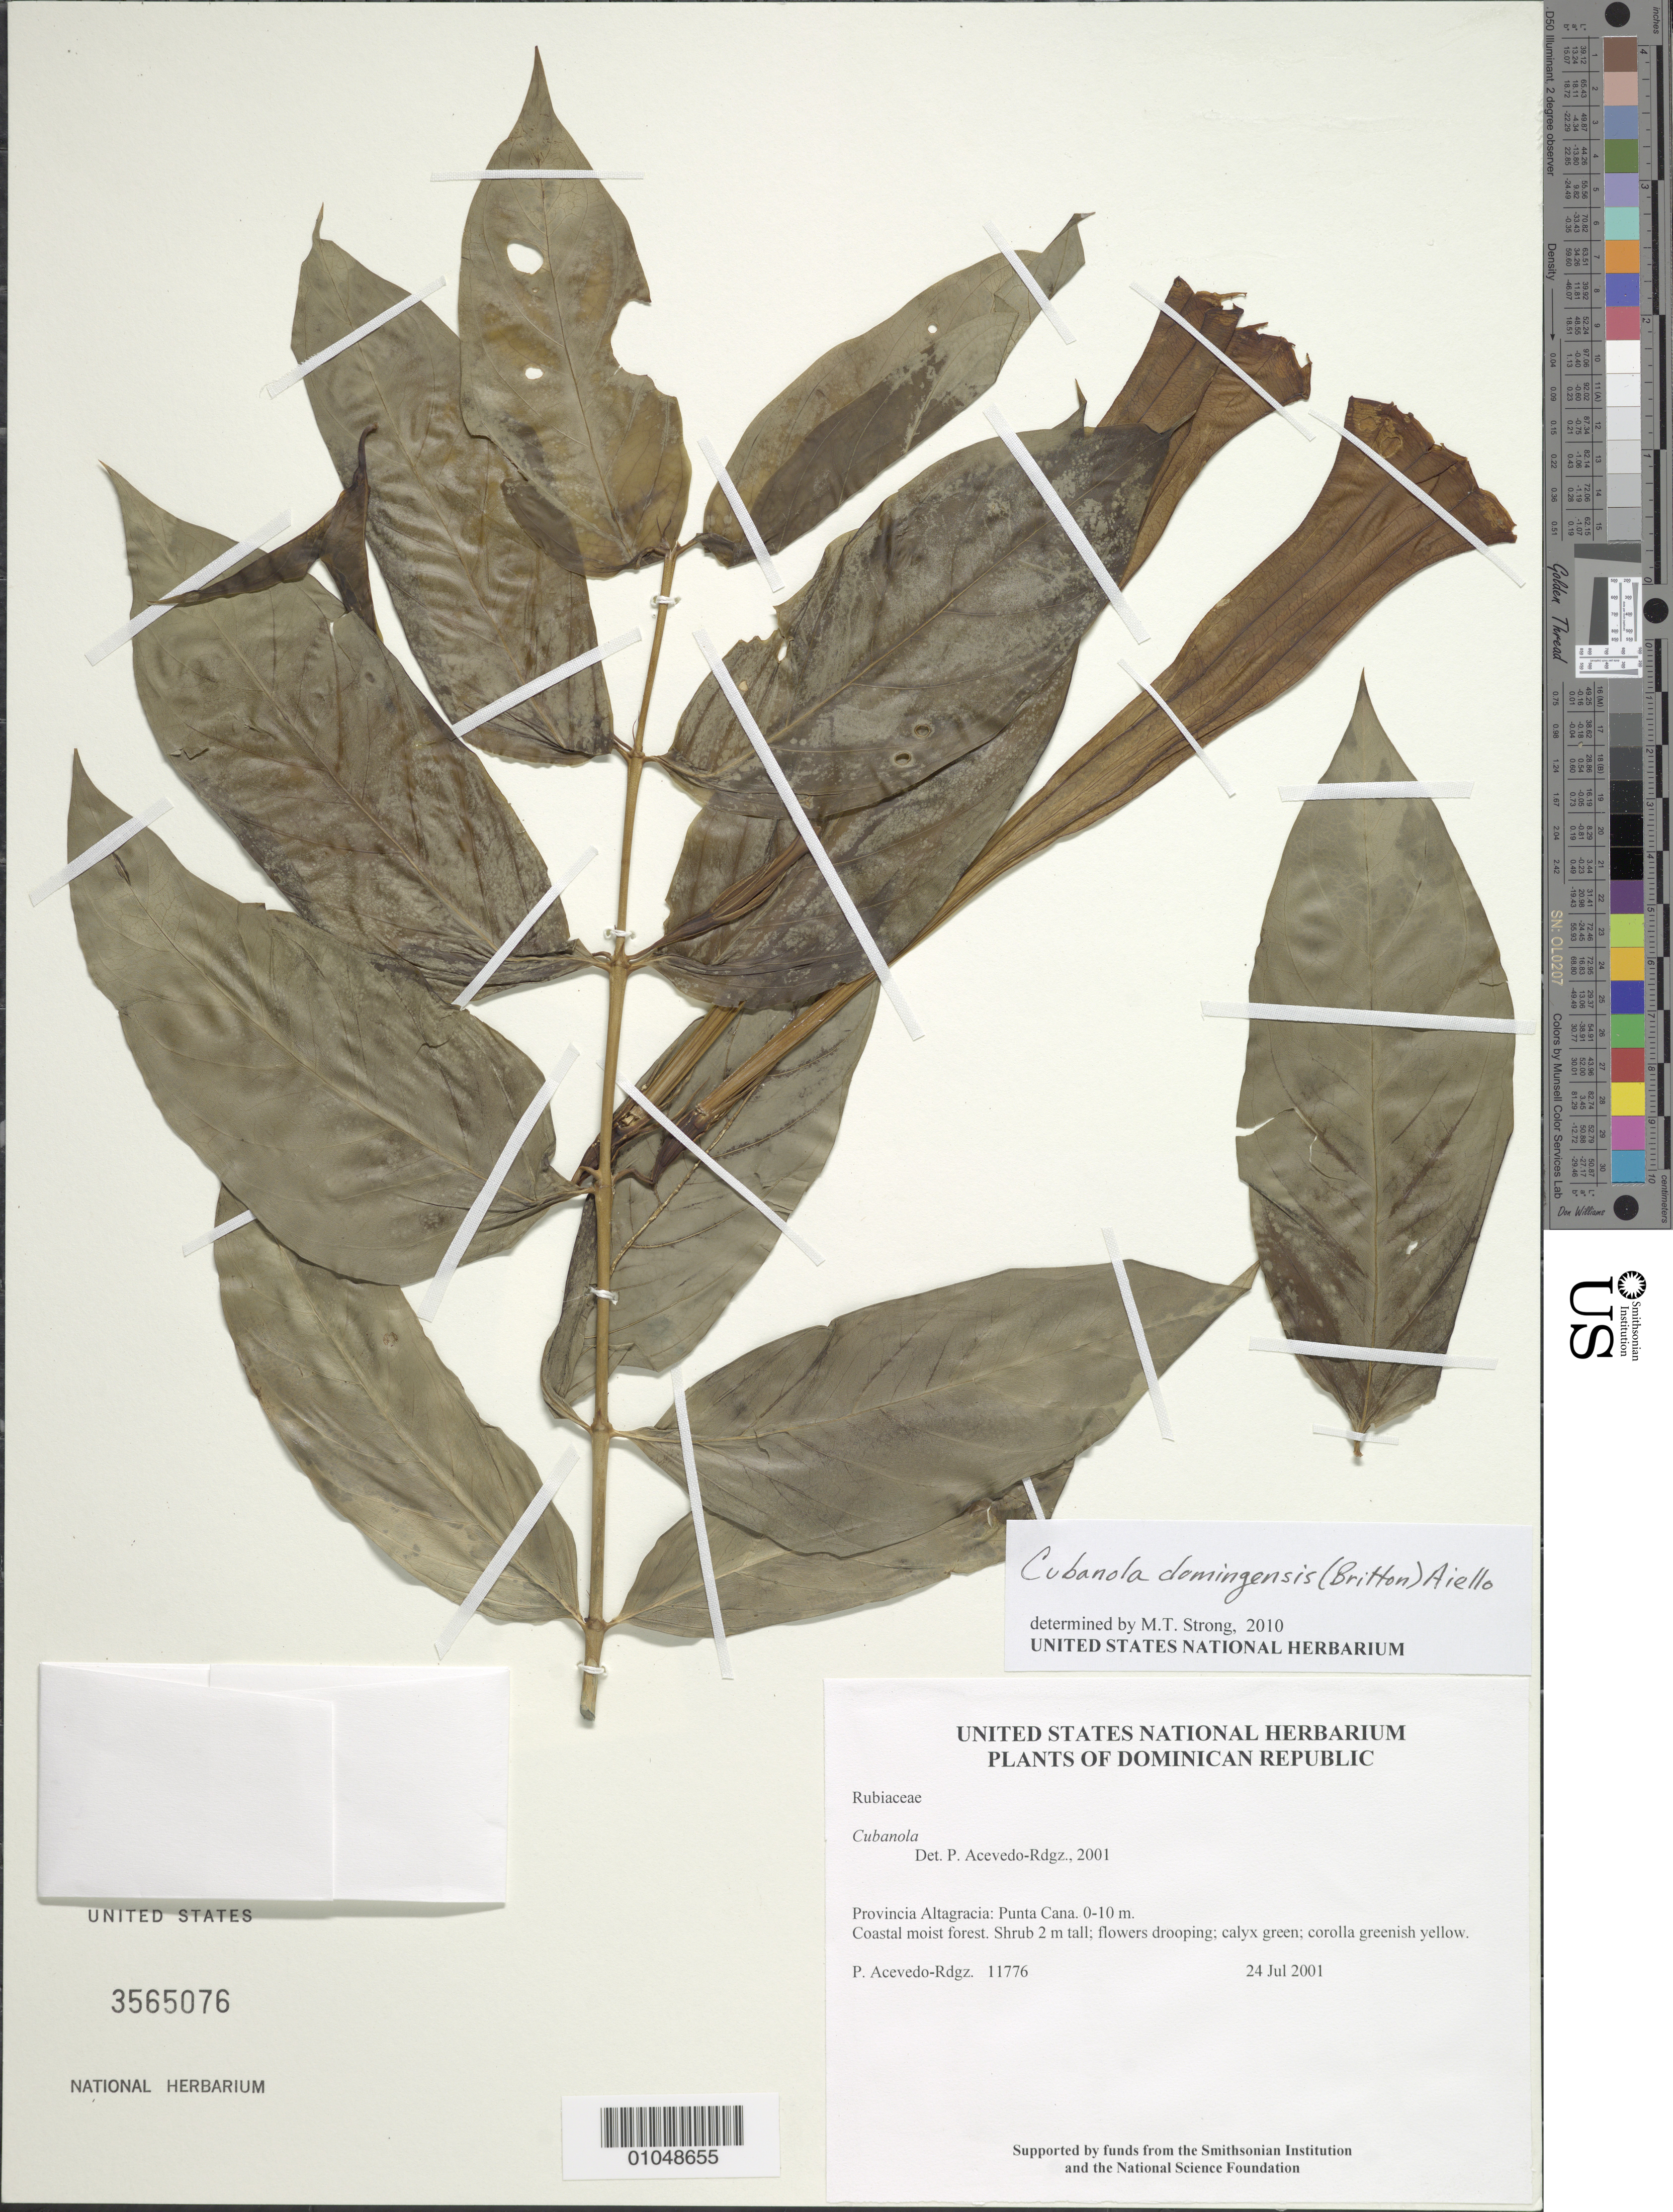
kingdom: Plantae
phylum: Tracheophyta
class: Magnoliopsida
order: Gentianales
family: Rubiaceae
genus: Cubanola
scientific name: Cubanola domingensis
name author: (Britton) Aiello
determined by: Strong, M. T., (US), Smithsonian Institution - National Museum of Natural History (UNITED STATES)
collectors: P. Acevedo-Rodr.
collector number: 11776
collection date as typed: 24 Jul 2001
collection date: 2001-07-24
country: Dominican Republic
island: Hispaniola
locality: Provincia Altagracia: Punta Cana.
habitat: Coastal moist forest.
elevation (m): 0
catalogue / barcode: US 3565076